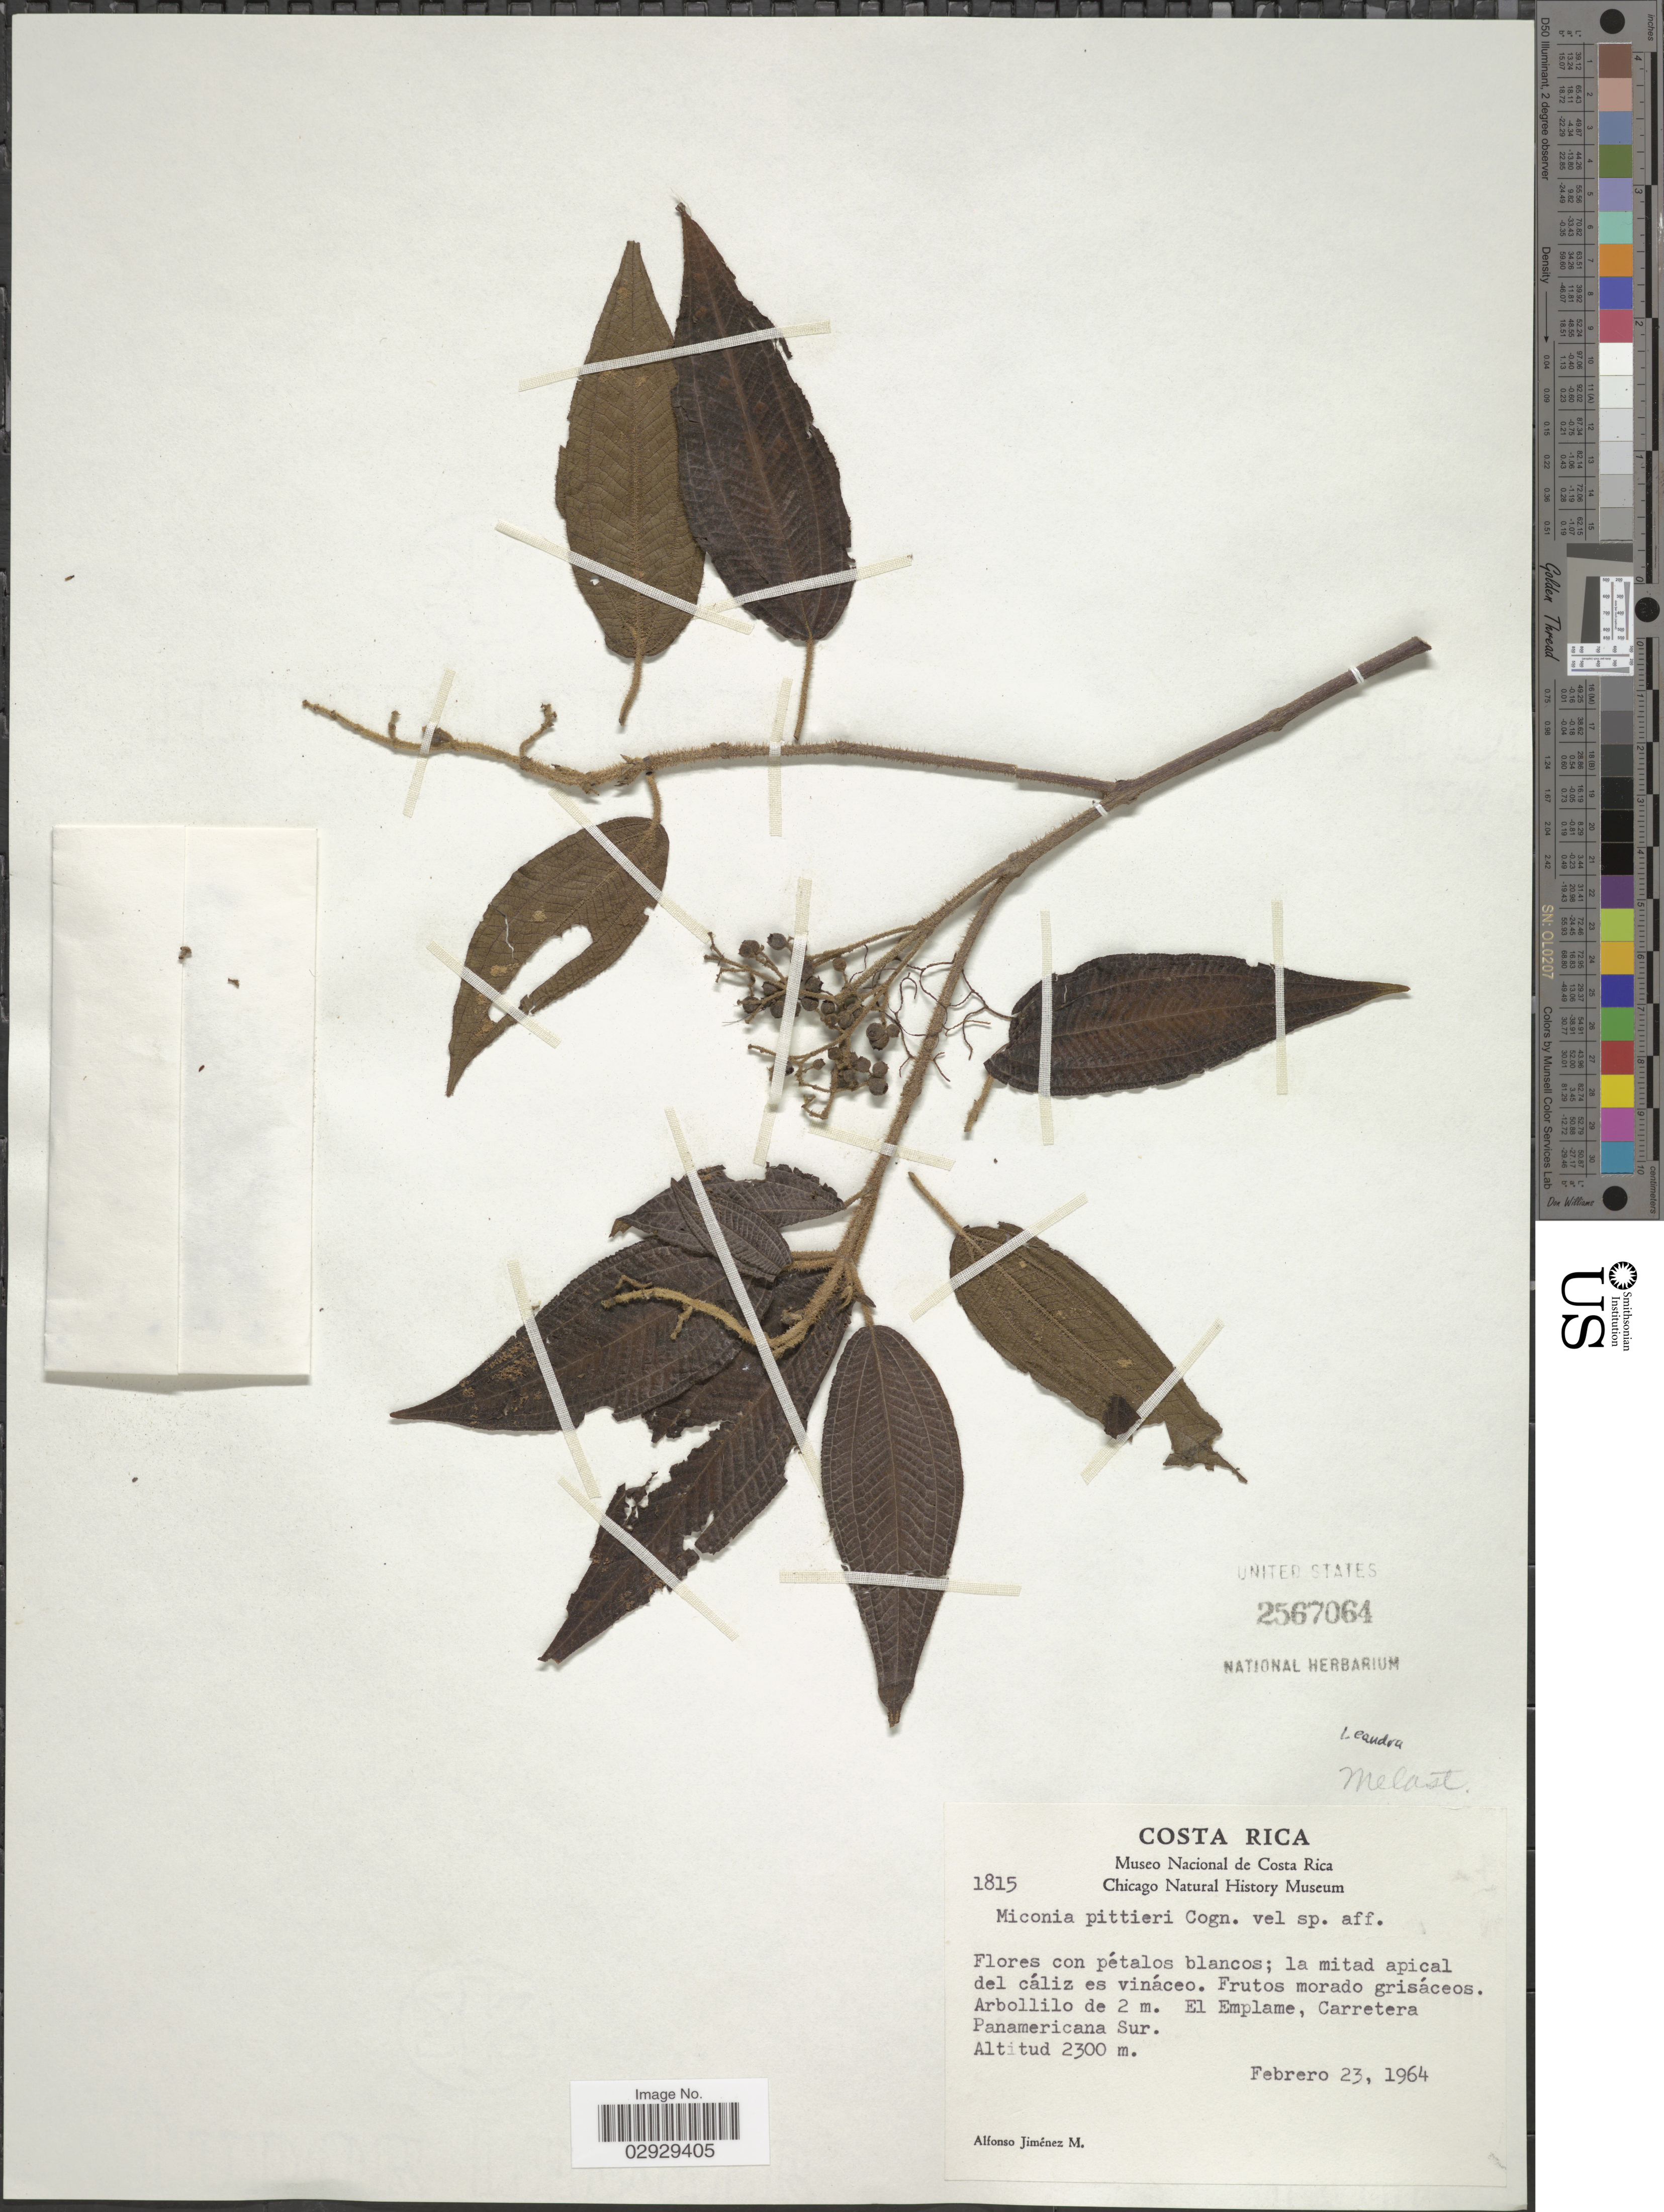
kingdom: Plantae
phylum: Tracheophyta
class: Magnoliopsida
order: Myrtales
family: Melastomataceae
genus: Leandra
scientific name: Leandra sp.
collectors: A. Jimenez M.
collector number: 1815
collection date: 1964-02-23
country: Costa Rica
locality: El Emplame, Carretera Panamericana Sur.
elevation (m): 2300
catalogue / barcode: US 2567064